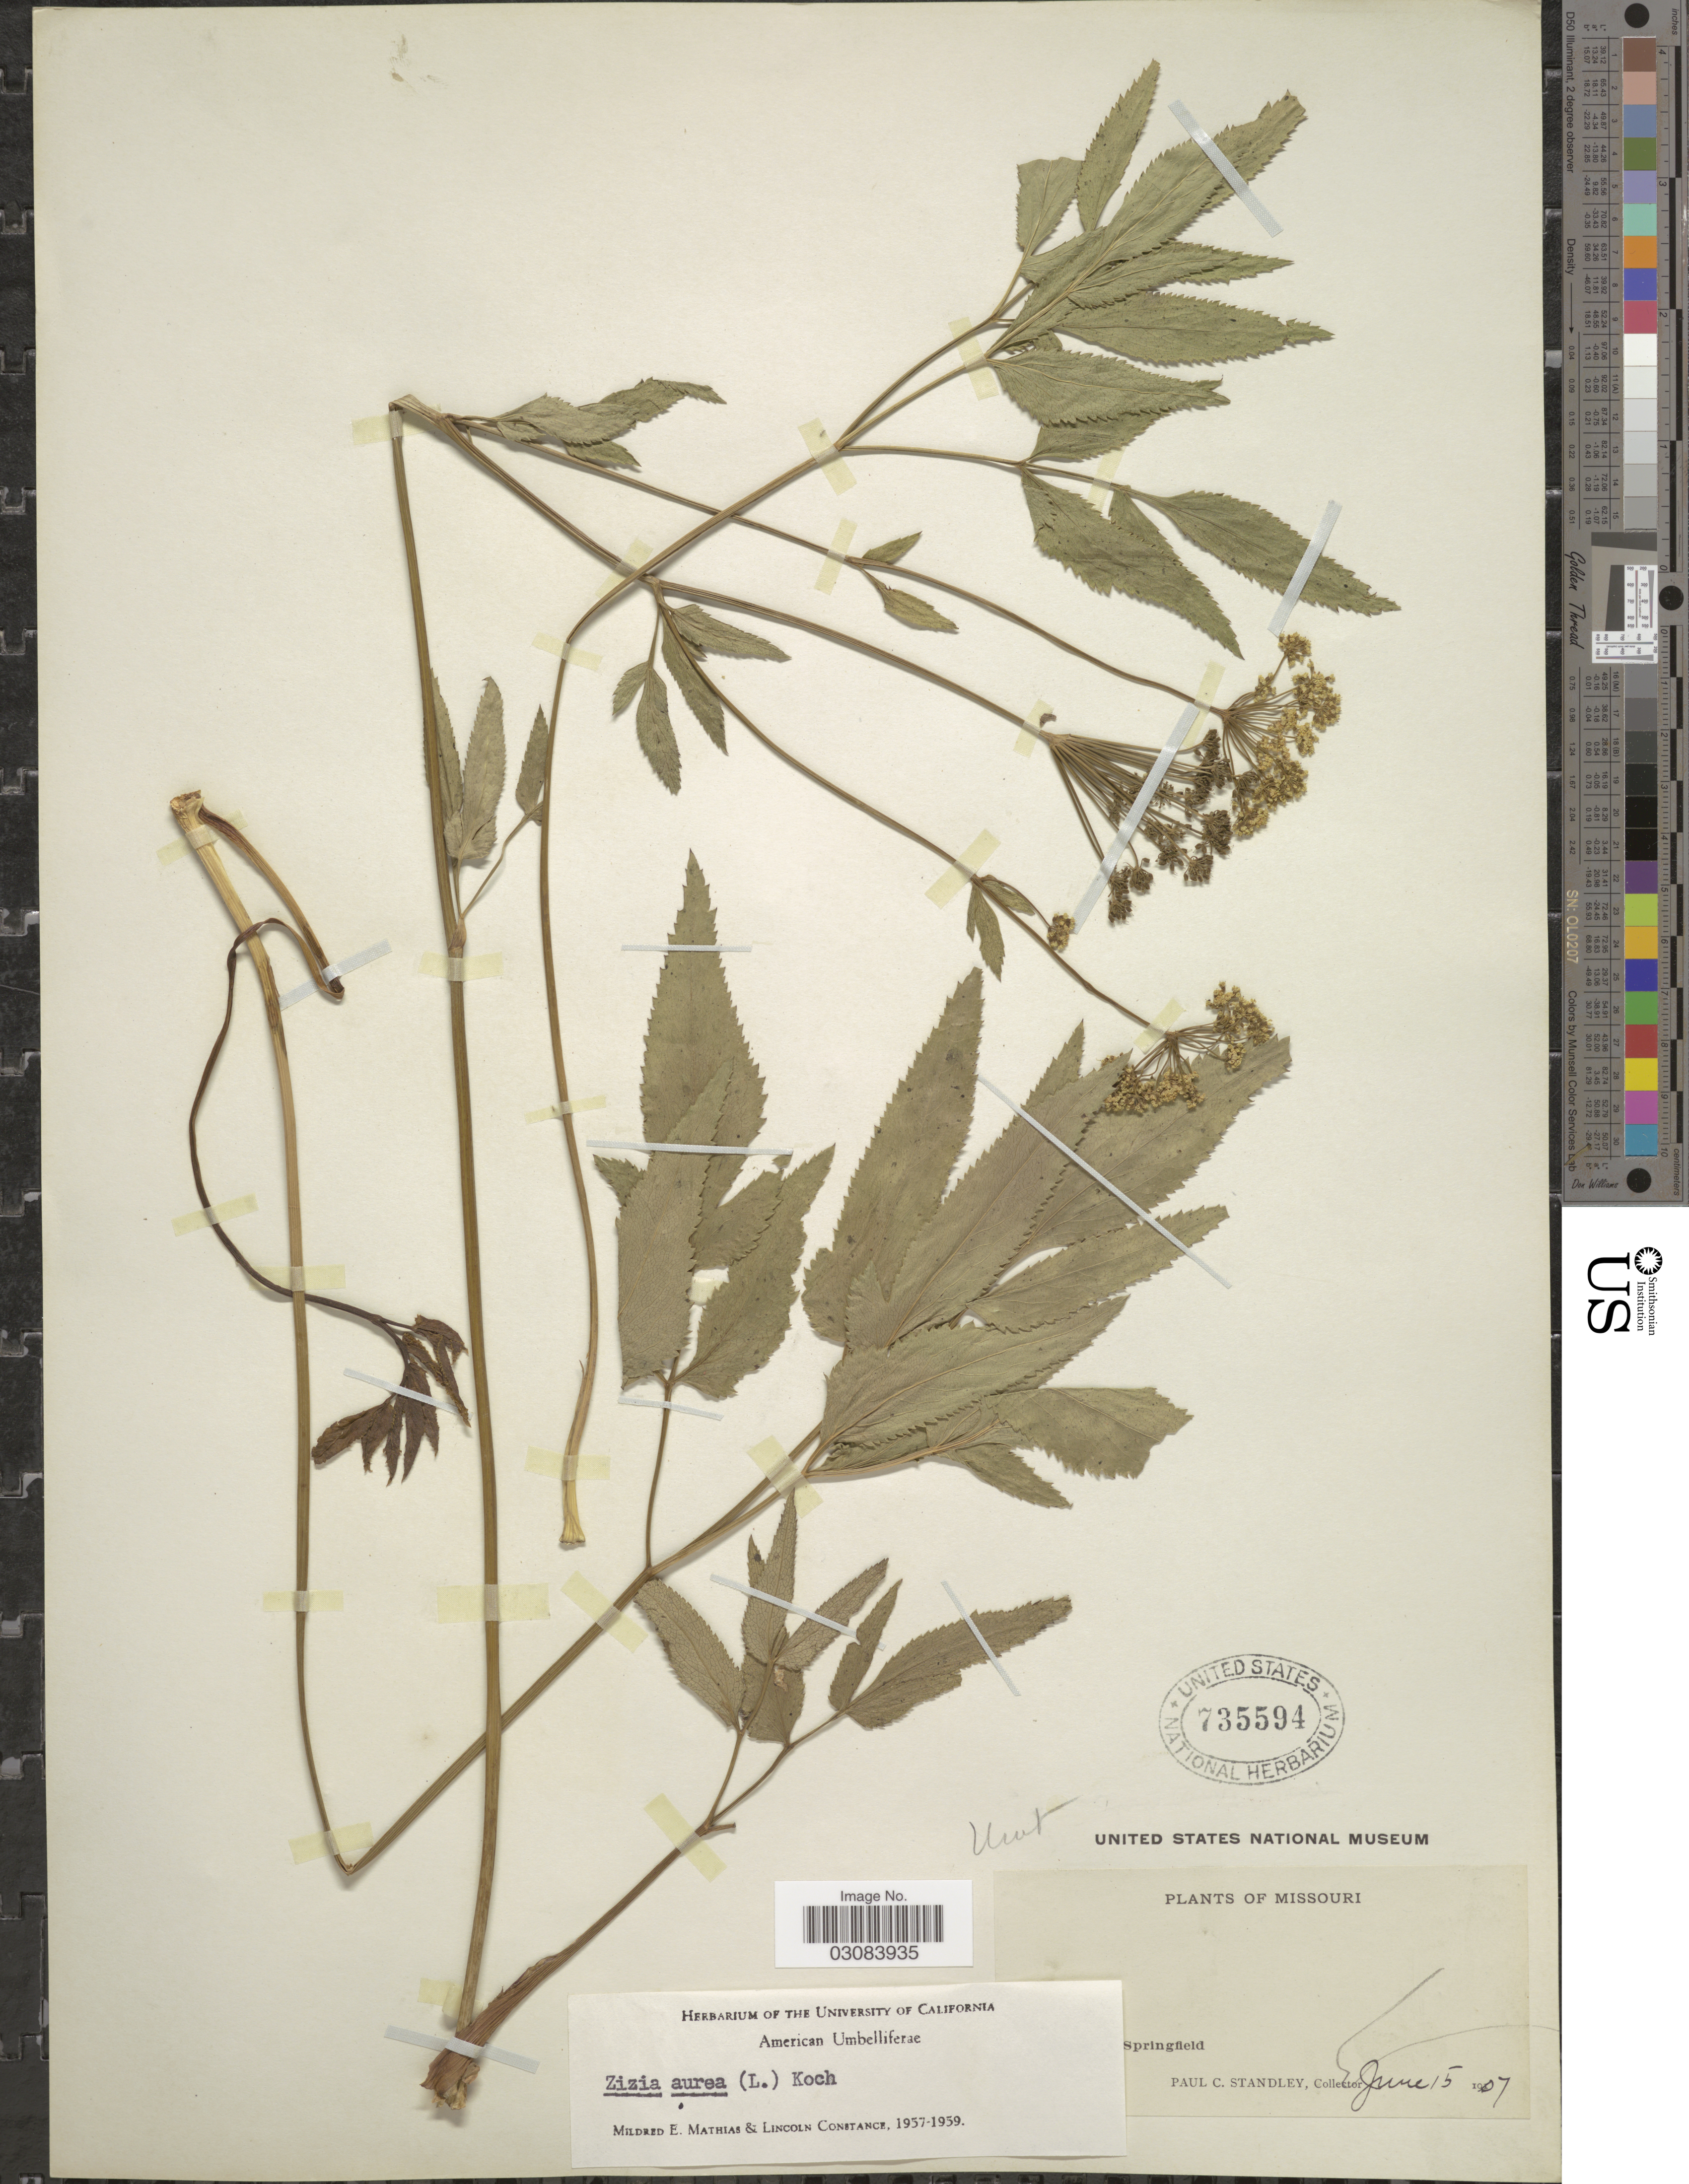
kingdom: Plantae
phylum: Tracheophyta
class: Magnoliopsida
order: Apiales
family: Apiaceae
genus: Zizia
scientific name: Zizia aurea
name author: (L.) Koch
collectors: P. C. Standley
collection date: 1907-06-15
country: United States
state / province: Missouri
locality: [illegible text] Springfield.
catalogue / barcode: US 735594